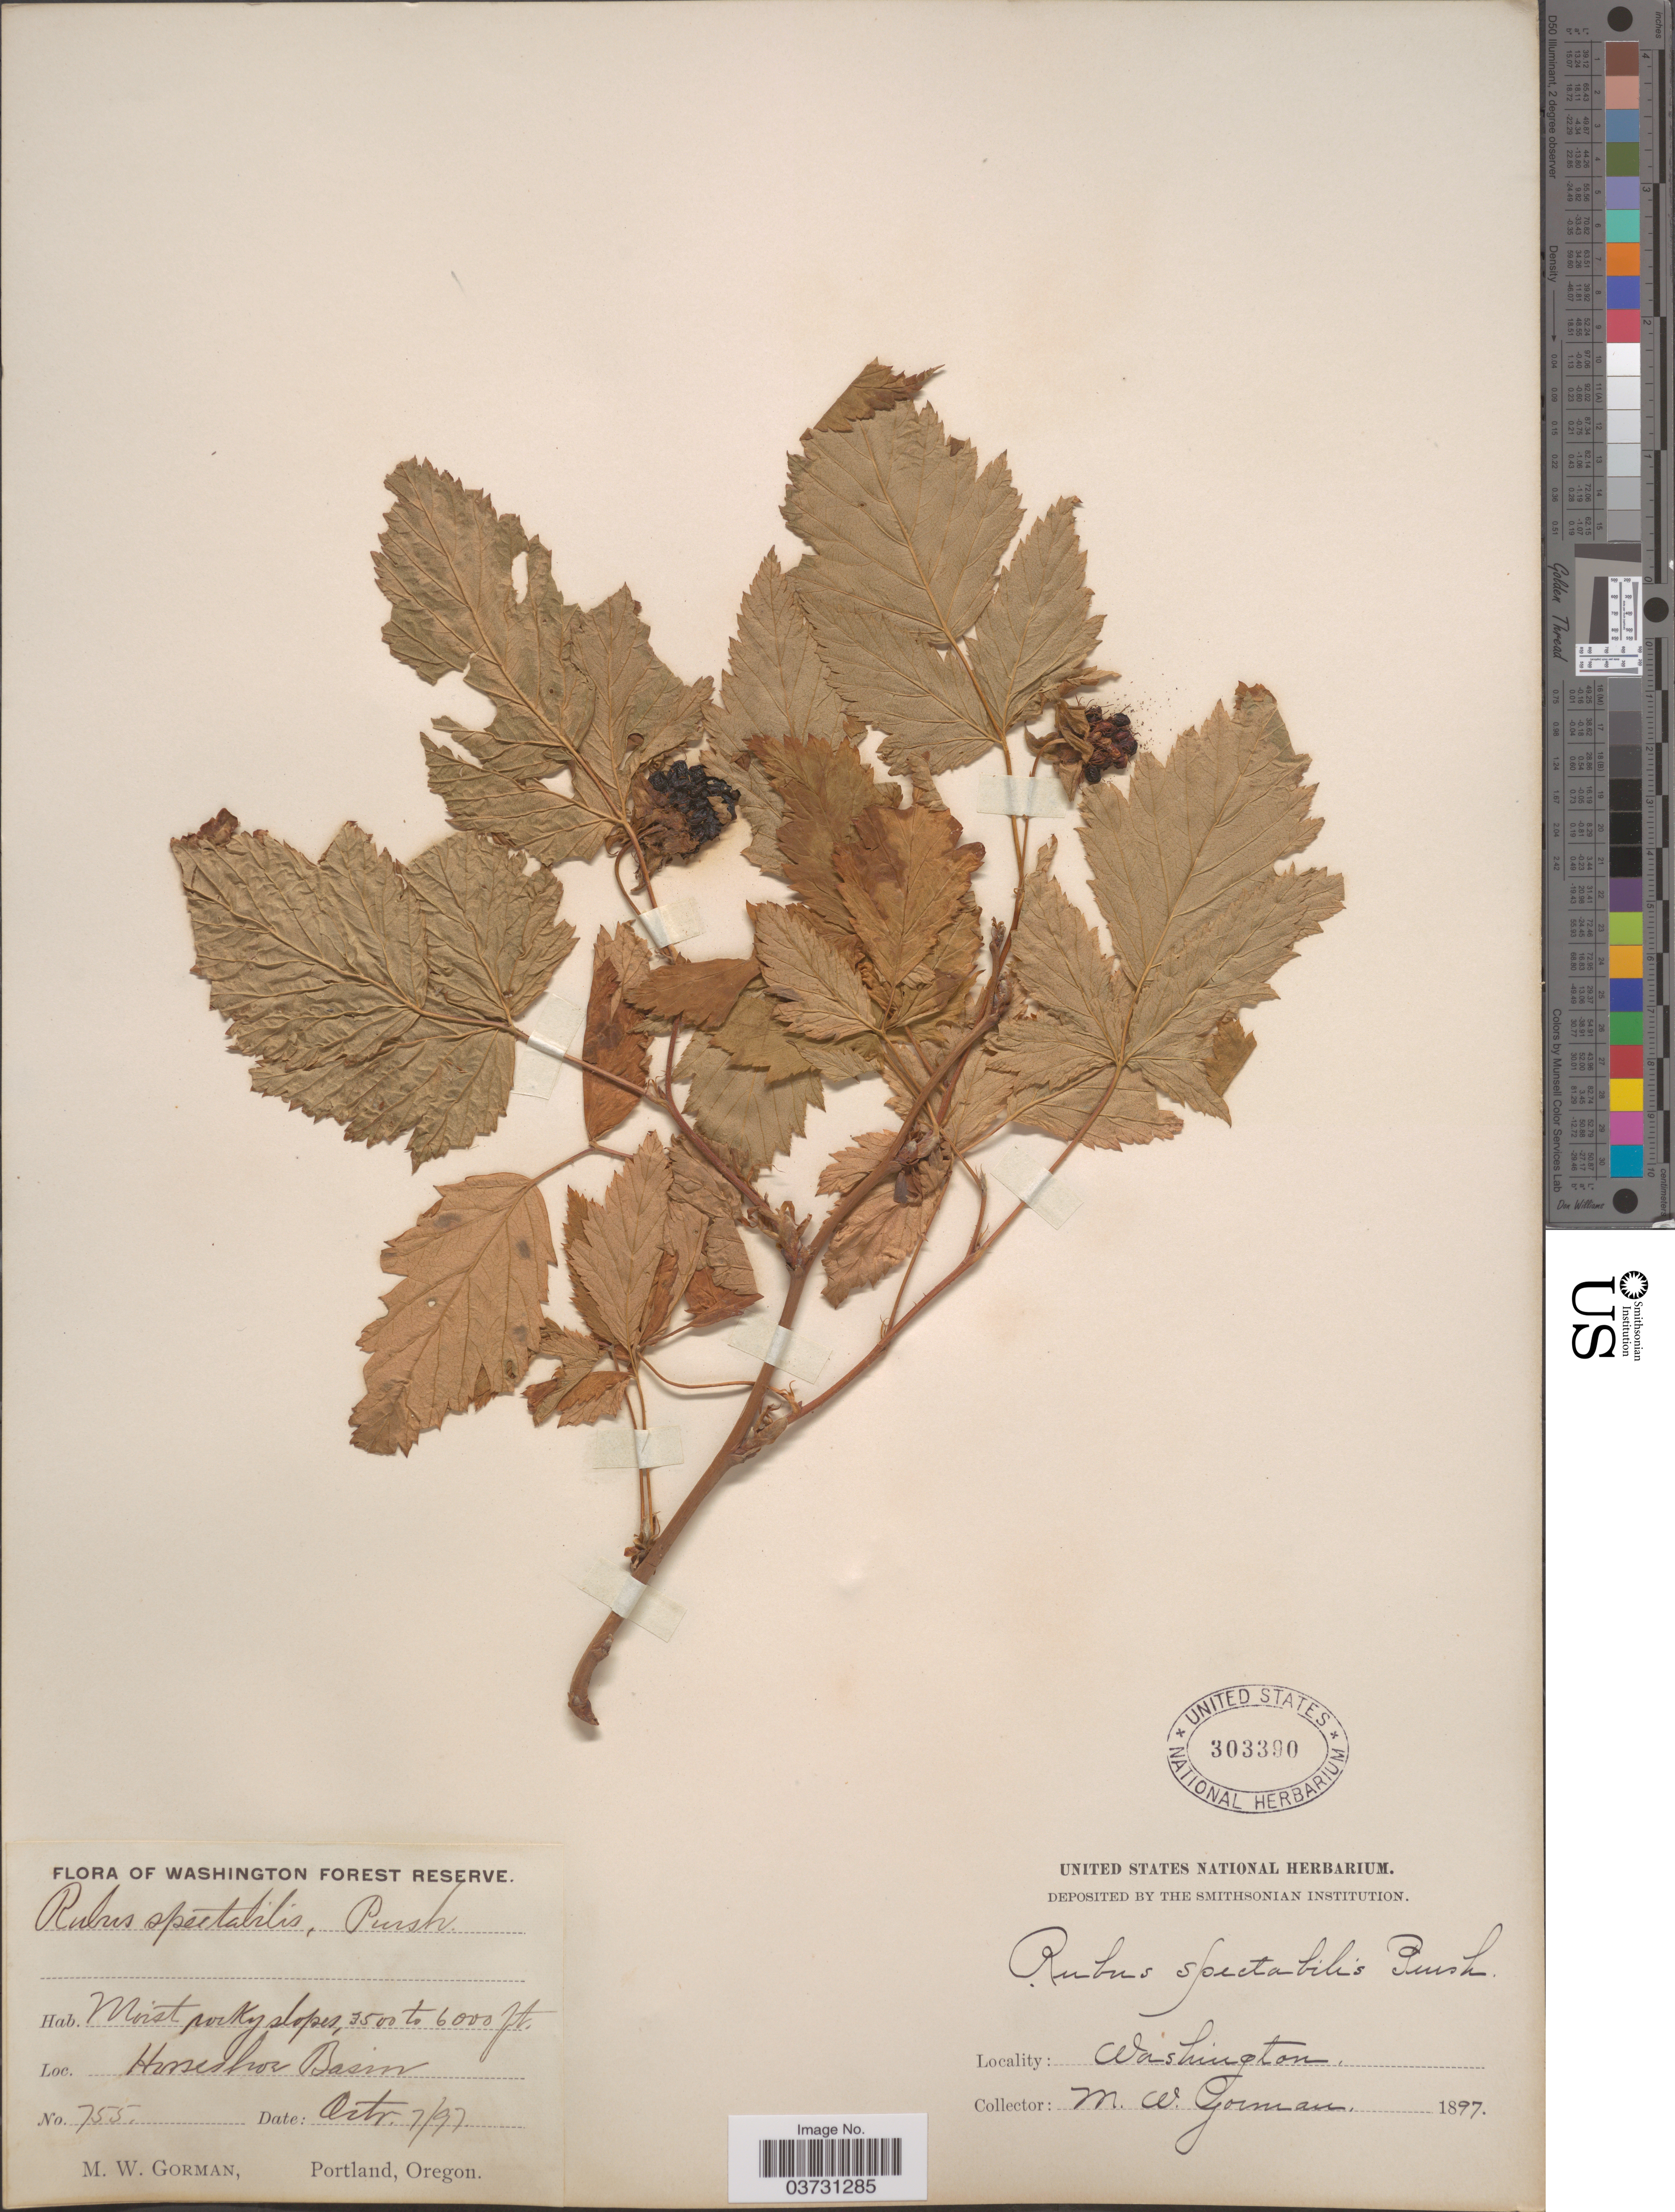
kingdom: Plantae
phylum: Tracheophyta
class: Magnoliopsida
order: Rosales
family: Rosaceae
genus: Rubus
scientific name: Rubus spectabilis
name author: Pursh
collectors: M. W. Gorman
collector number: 755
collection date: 1897-10-07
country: United States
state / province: Washington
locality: Moist rocky slopes, Horseshoe Basin.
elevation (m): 1067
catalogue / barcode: US 303390